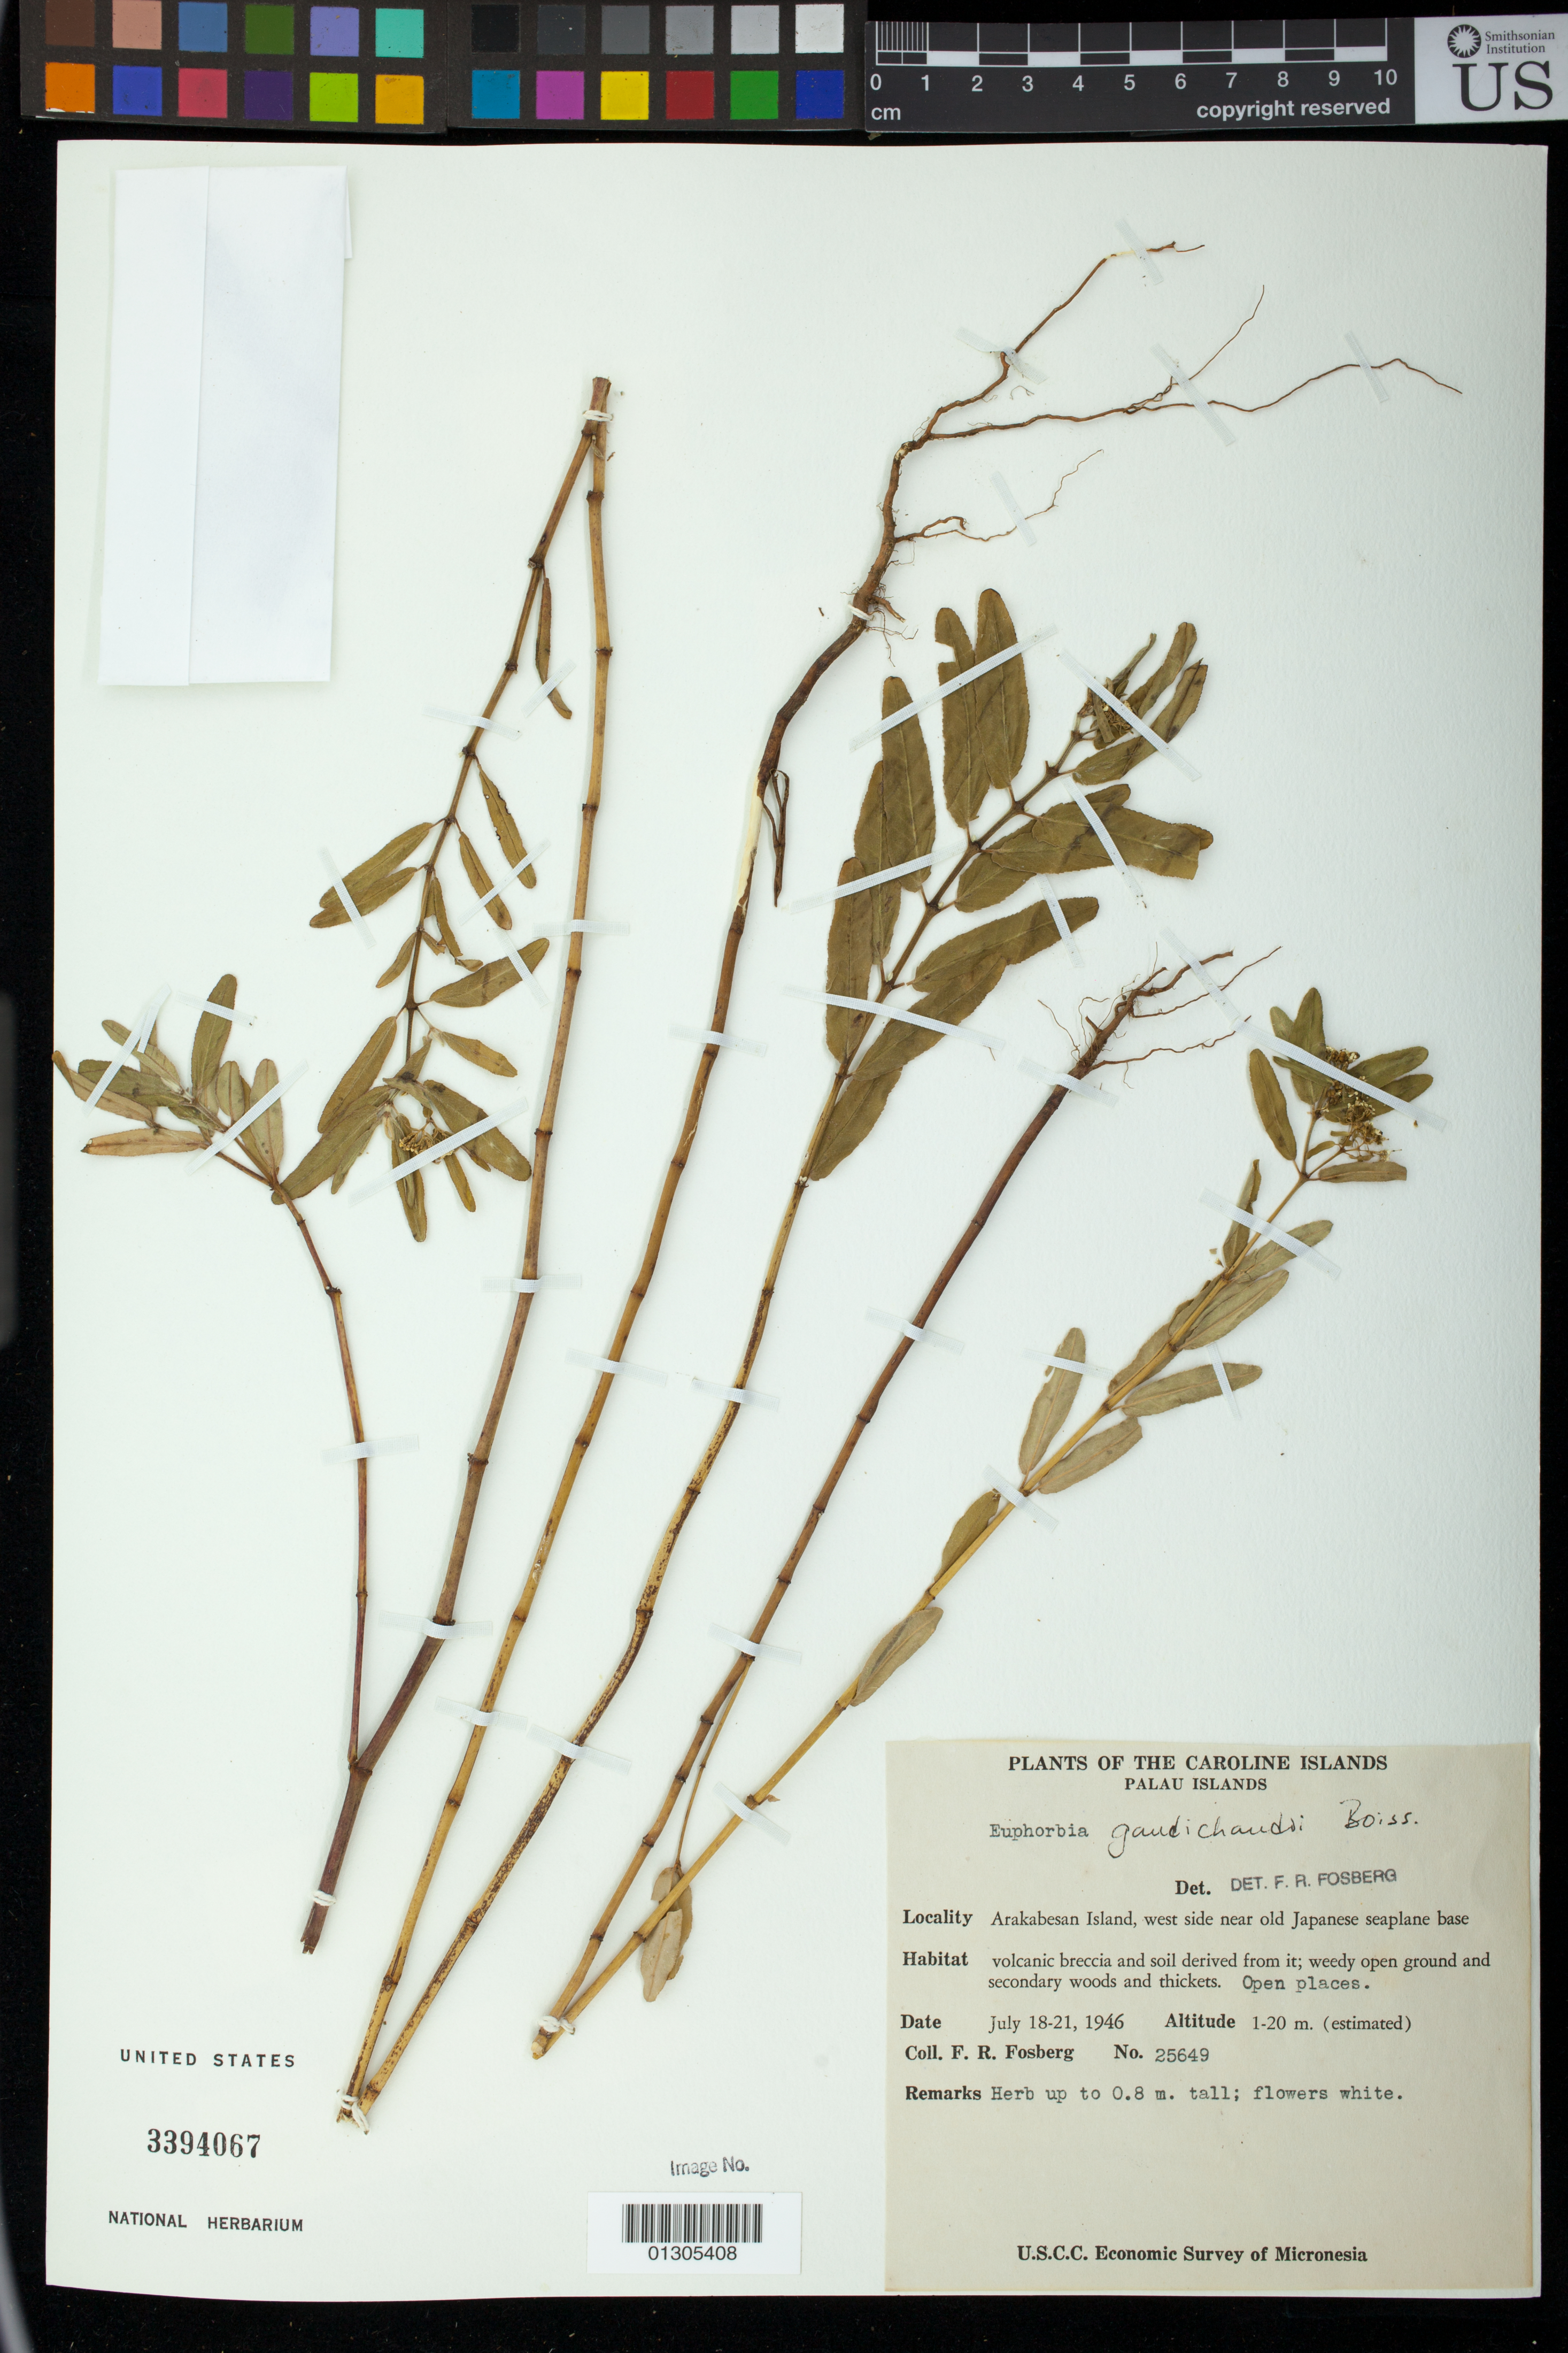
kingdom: Plantae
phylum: Tracheophyta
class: Magnoliopsida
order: Malpighiales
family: Euphorbiaceae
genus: Euphorbia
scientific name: Euphorbia gaudichaudii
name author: Boiss.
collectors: F. R. Fosberg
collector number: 25649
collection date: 1946-07-18/1946-07-21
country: Palau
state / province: Koror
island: Ngerekebesang [Arakabesan]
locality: Arakabesan [Ngerekebesang] Island, west side near old Japanese seaplane base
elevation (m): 1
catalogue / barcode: US 3394067